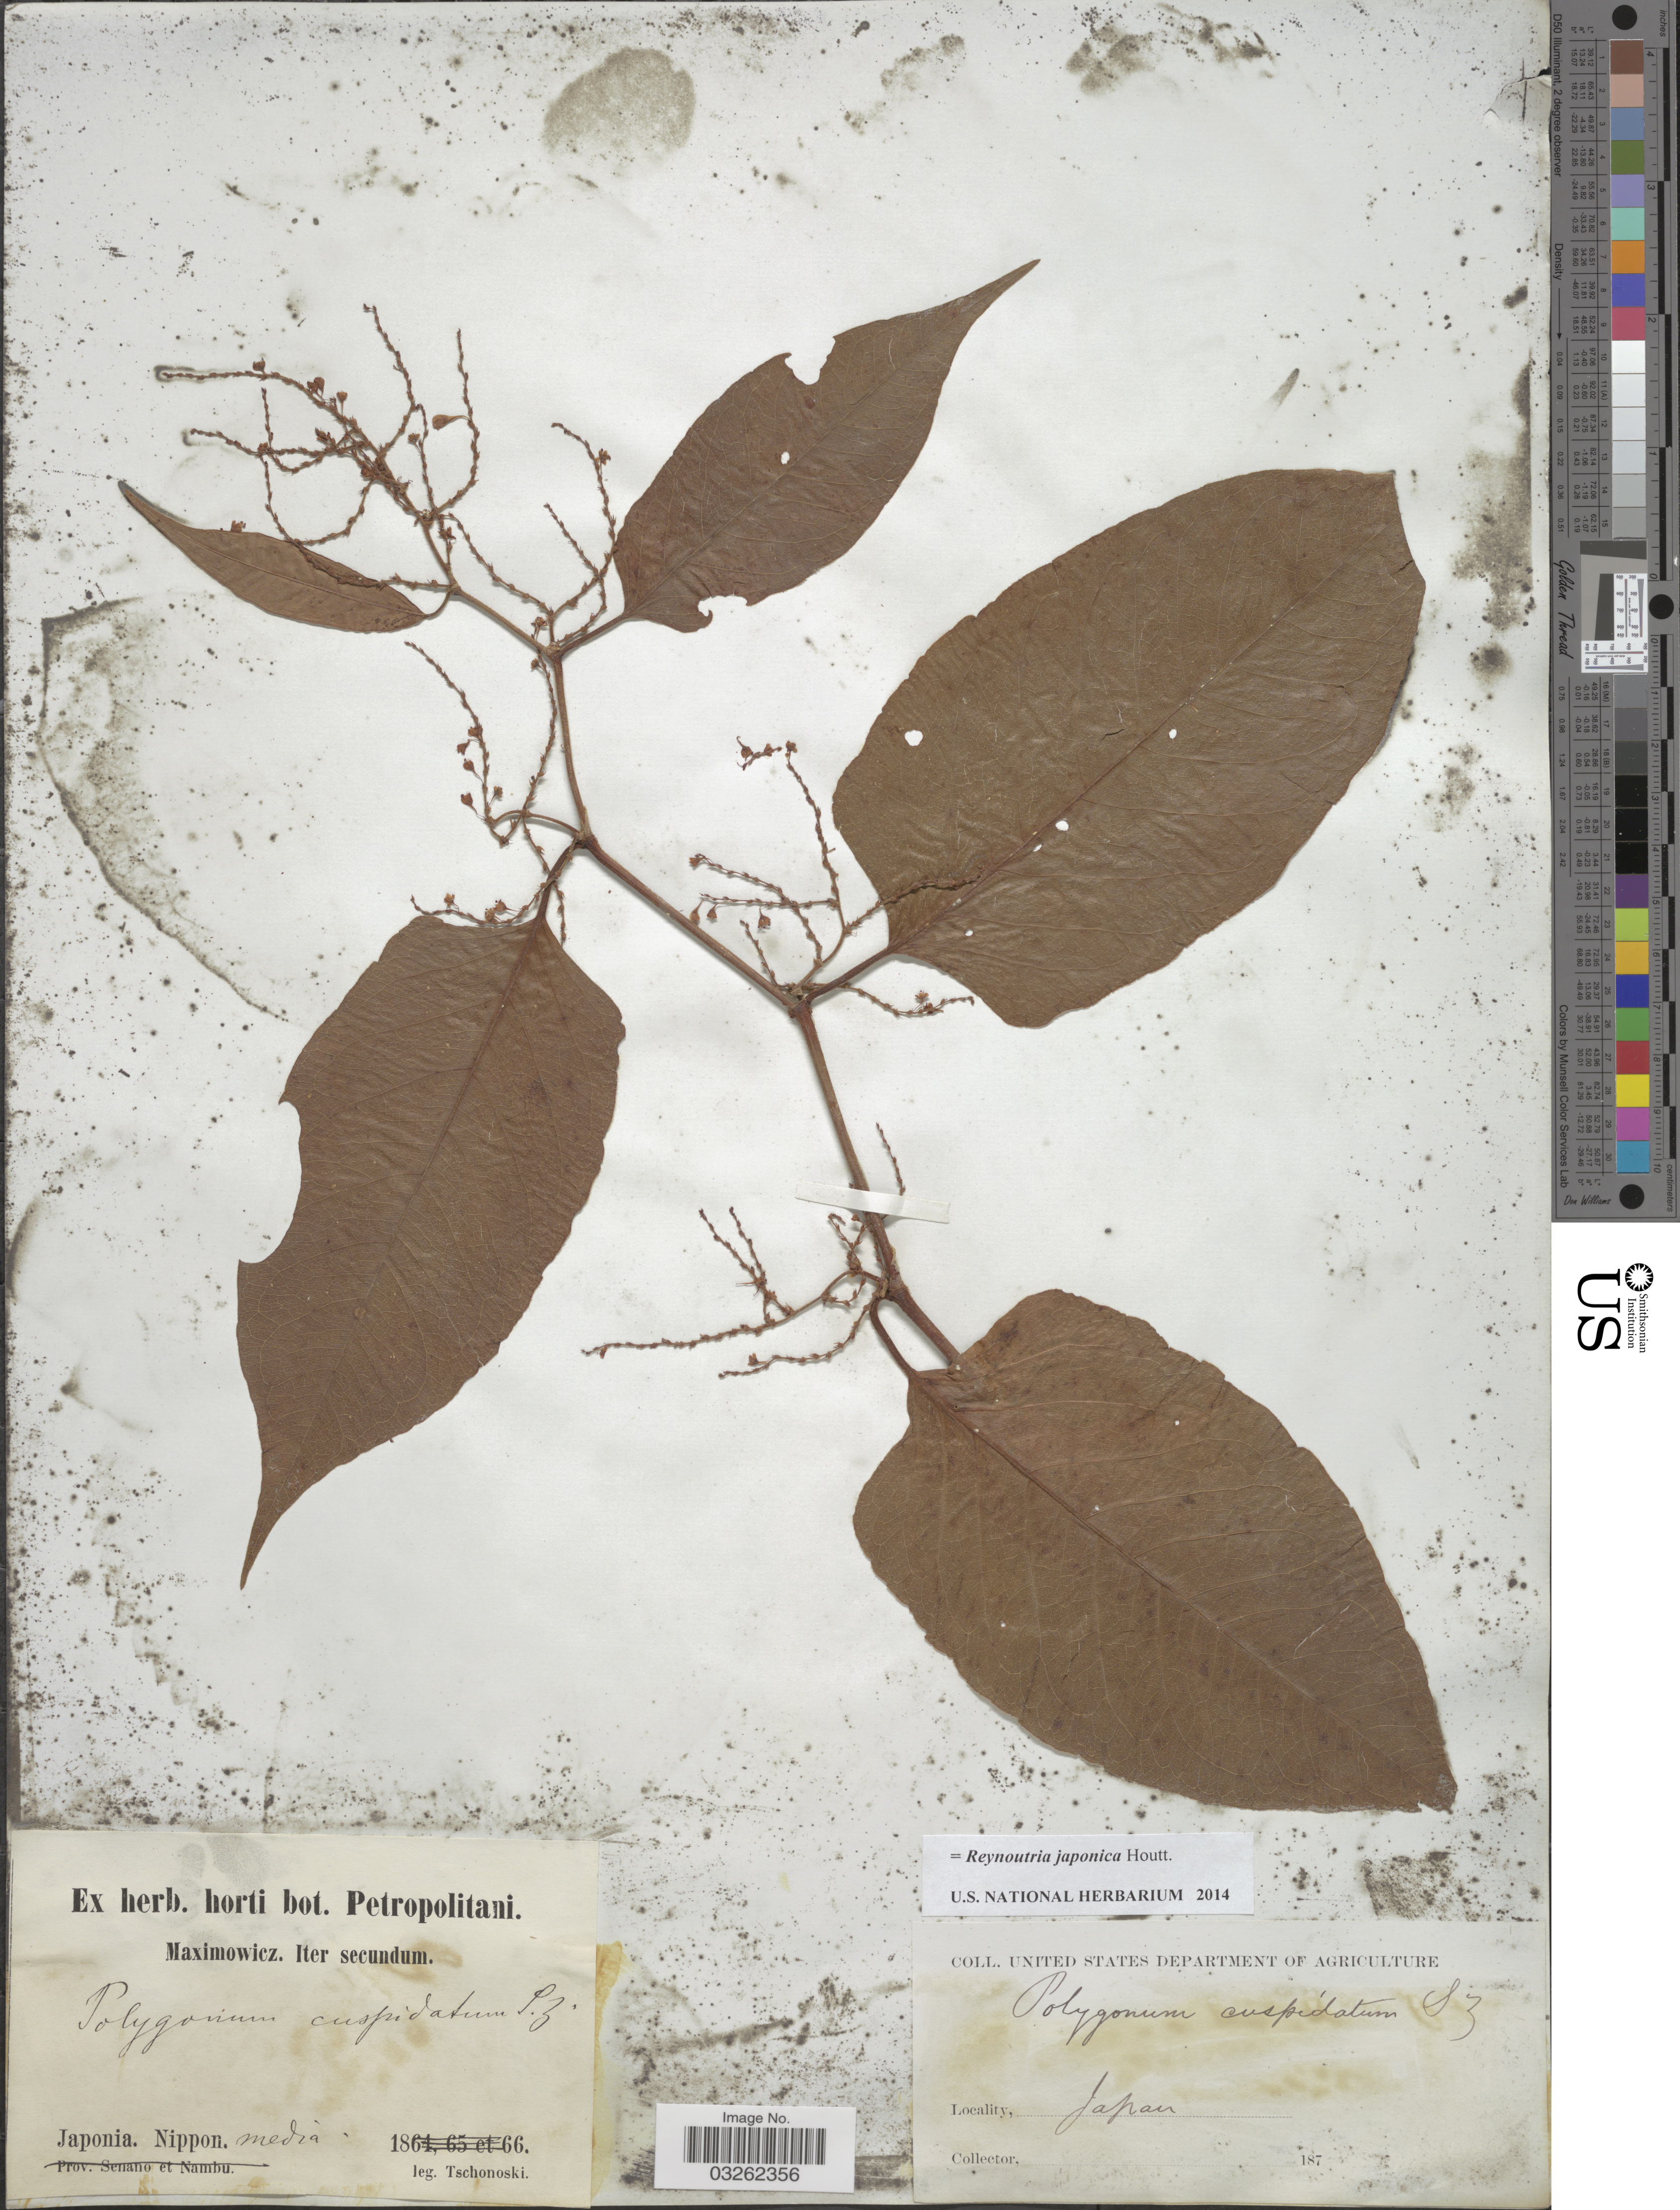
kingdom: Plantae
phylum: Tracheophyta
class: Magnoliopsida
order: Caryophyllales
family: Polygonaceae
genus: Reynoutria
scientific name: Reynoutria japonica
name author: Houtt.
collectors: -. Tschonoski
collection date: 1866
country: Japan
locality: Japonia. Nippon. Media